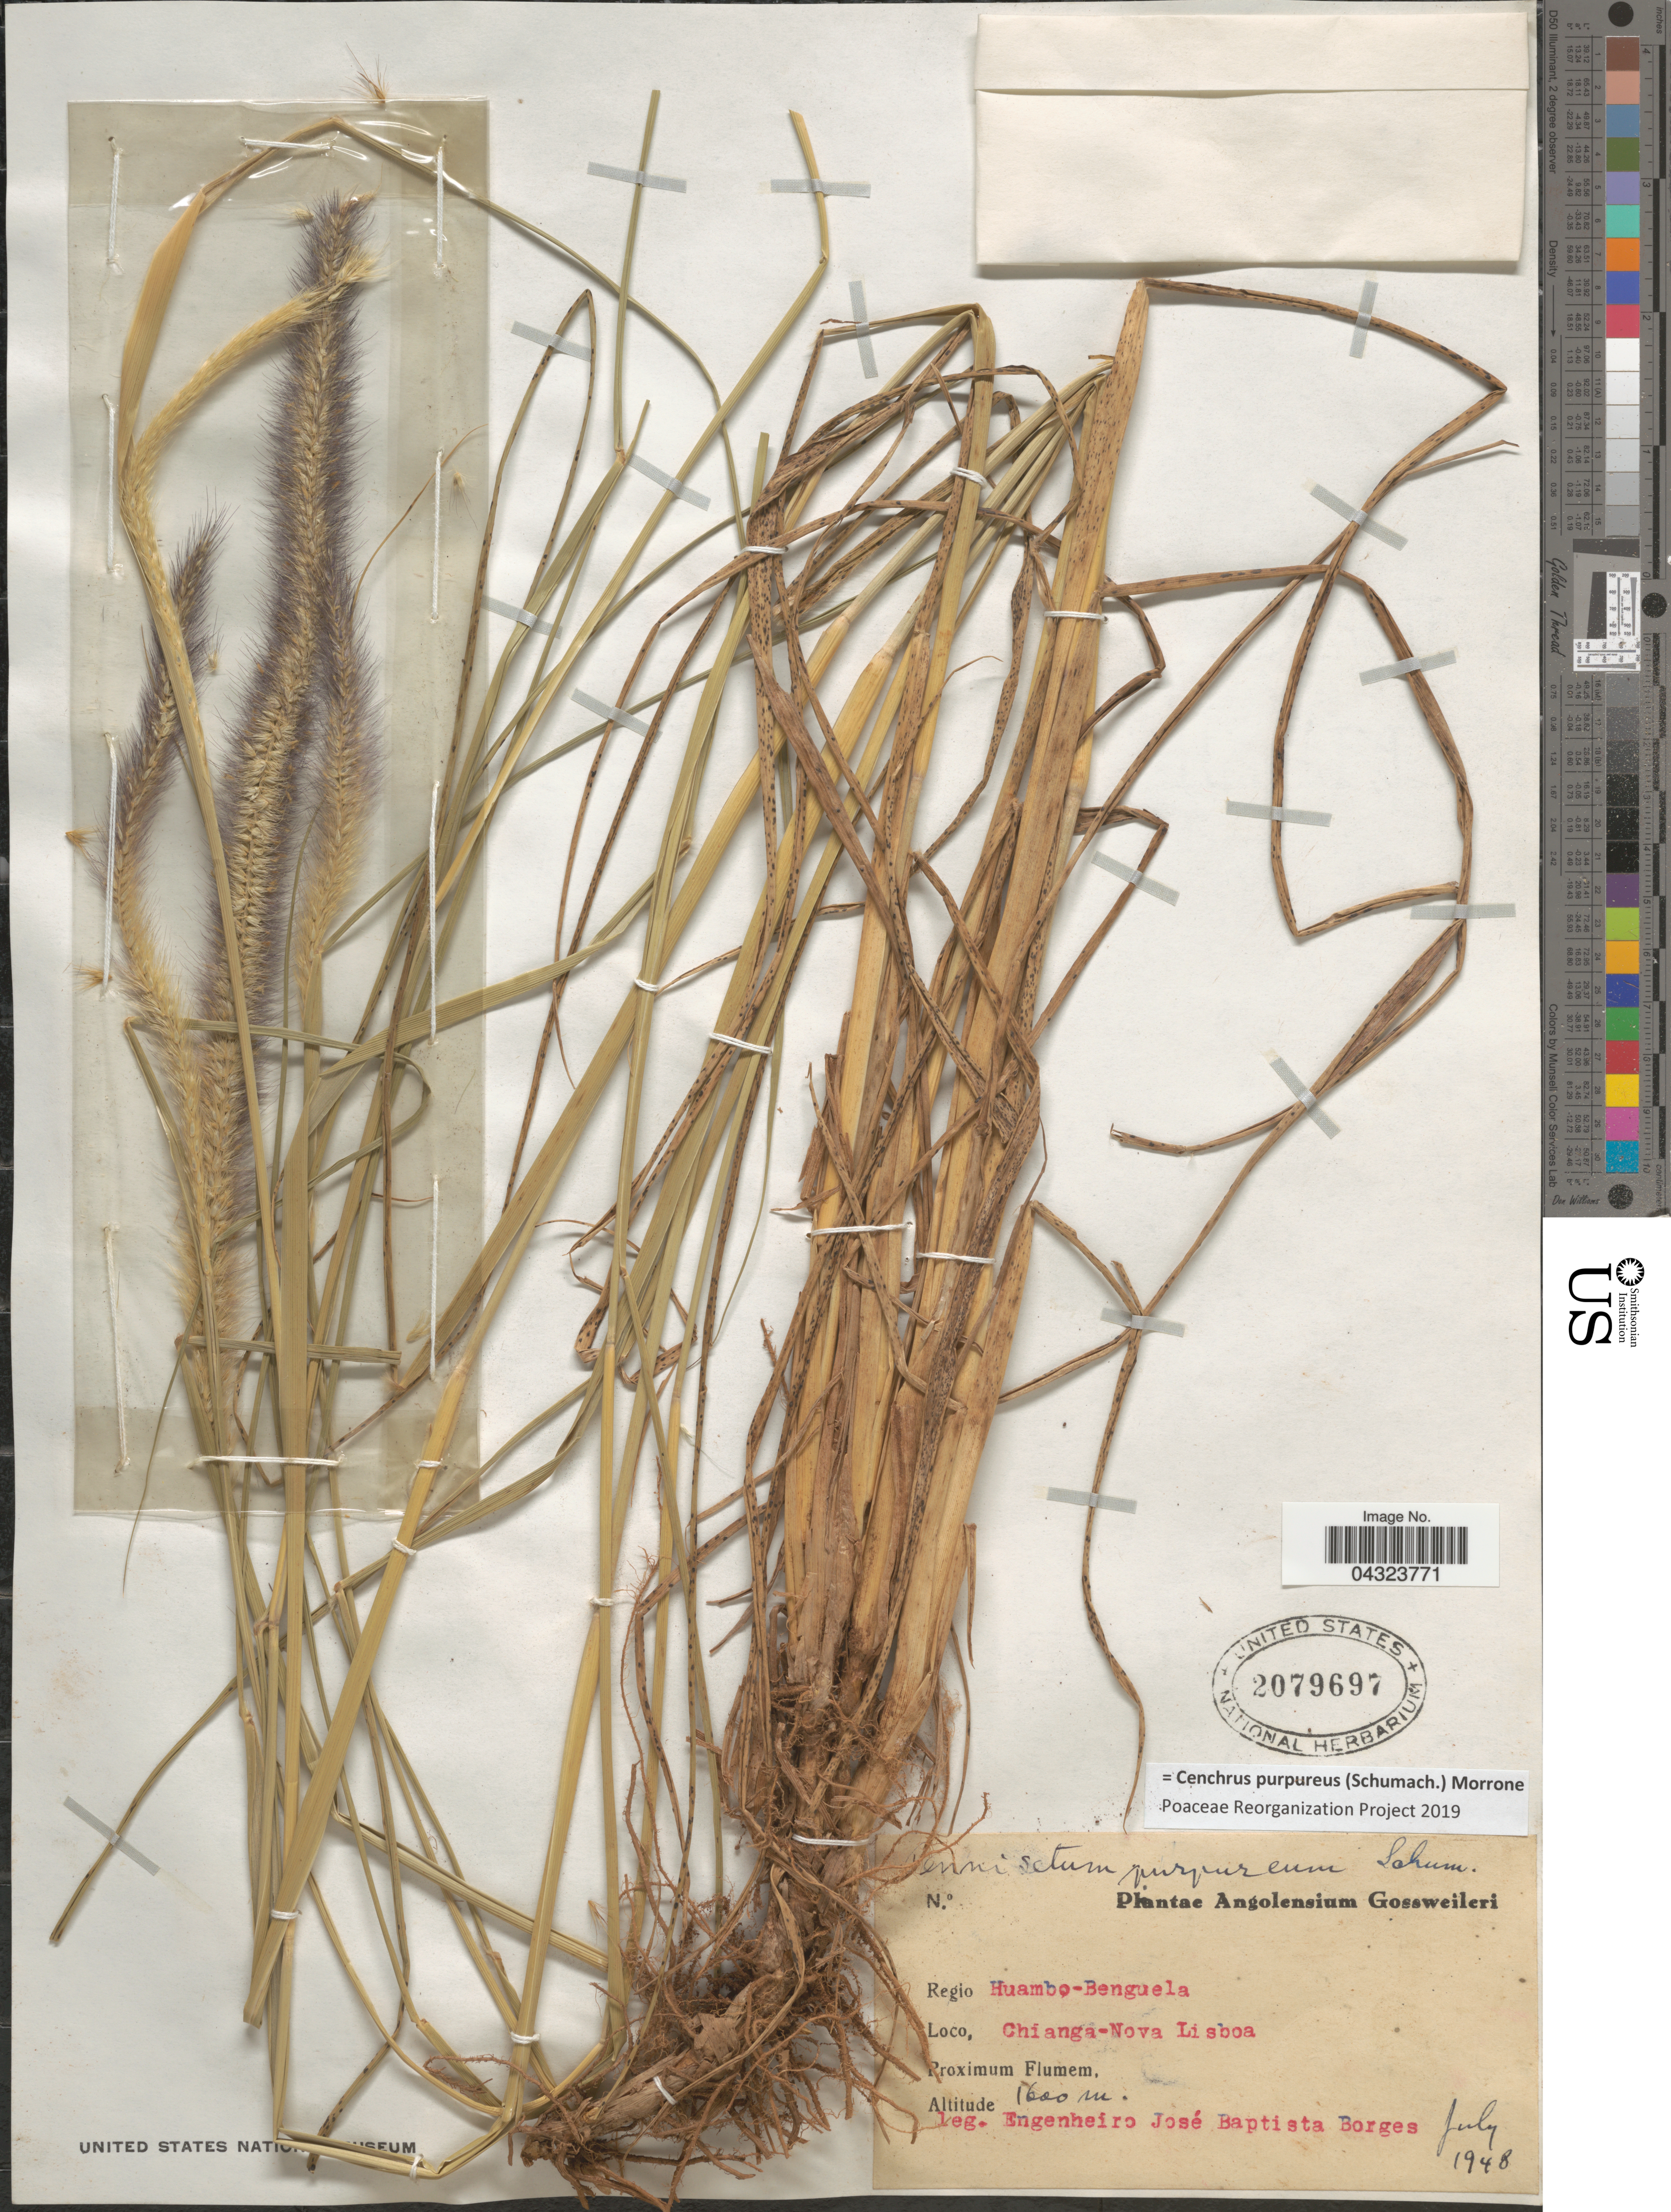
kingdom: Plantae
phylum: Tracheophyta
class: Liliopsida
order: Poales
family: Poaceae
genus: Cenchrus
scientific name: Cenchrus purpureus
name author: (Schumach.) Morrone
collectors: E. Borges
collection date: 1948-07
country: Angola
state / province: Huambo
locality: Angolensium. Regio Huambo-Benguela. Chianga-Nova Lisboa.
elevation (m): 1600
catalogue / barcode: US 2079697